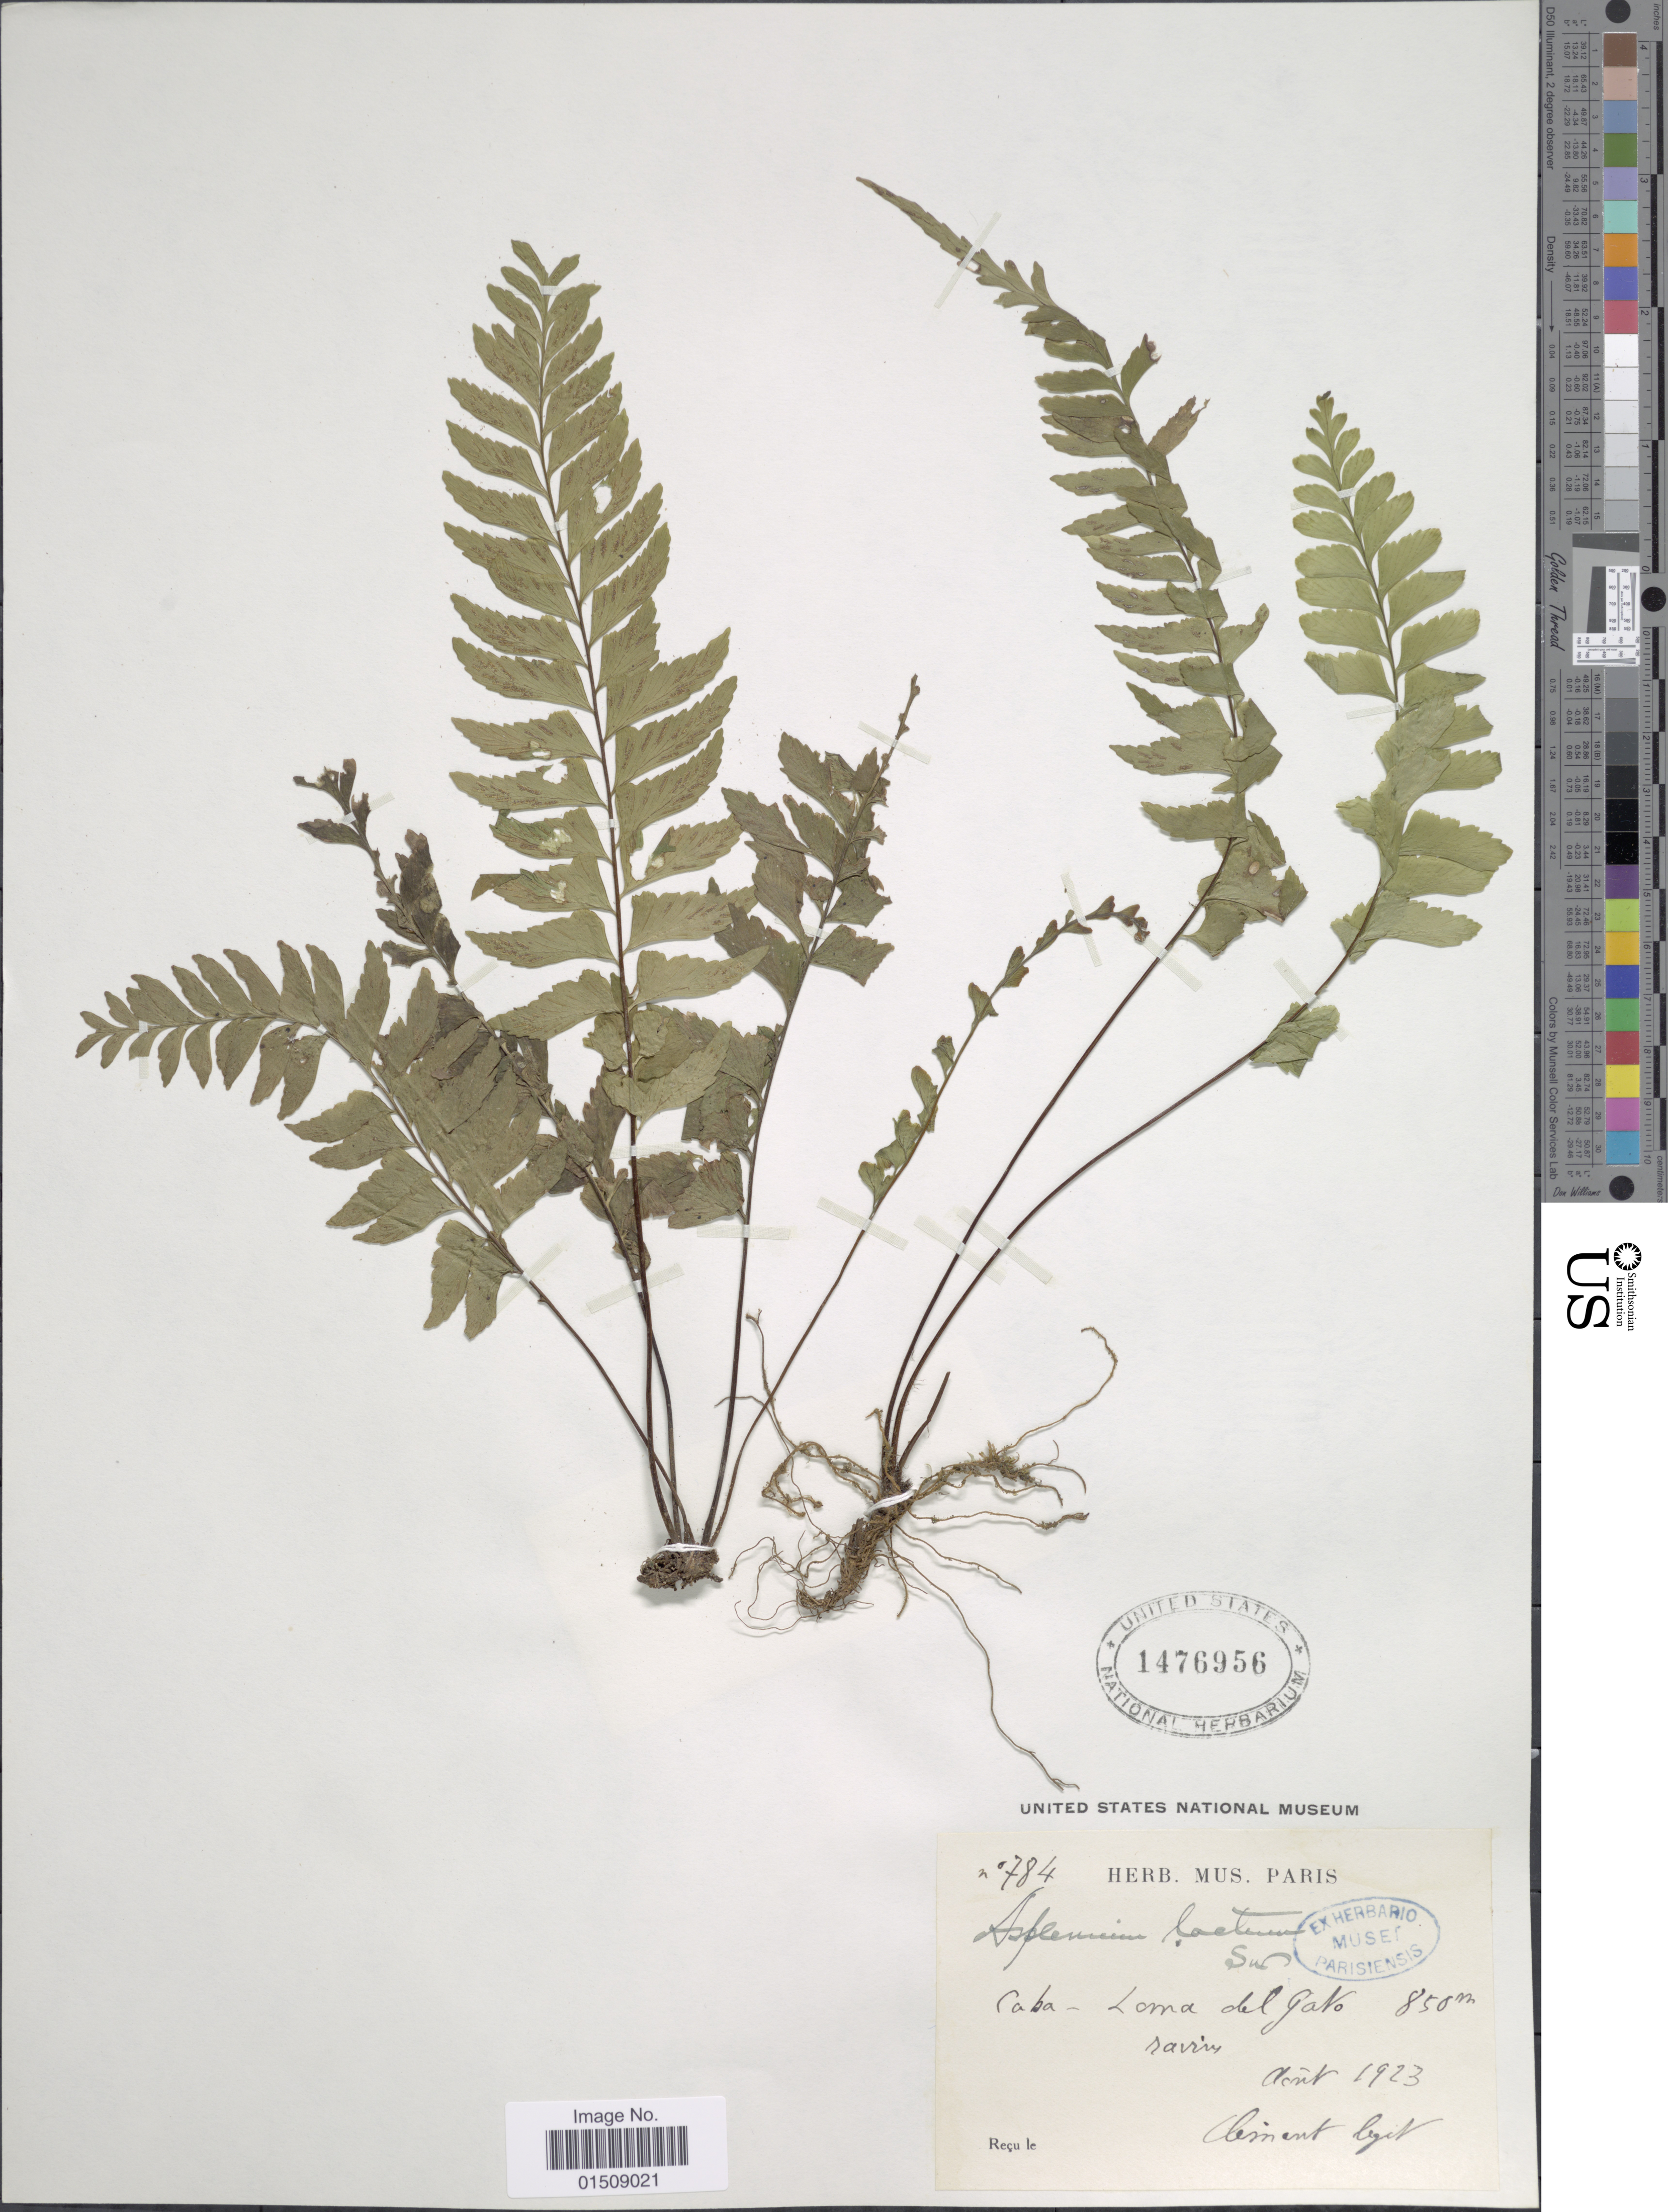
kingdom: Plantae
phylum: Tracheophyta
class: Polypodiopsida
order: Polypodiales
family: Aspleniaceae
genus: Asplenium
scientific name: Asplenium laetum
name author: Sw.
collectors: -. Clement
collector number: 784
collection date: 1923-08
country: Cuba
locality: Loma del Gato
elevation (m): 850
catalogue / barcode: US 1476956